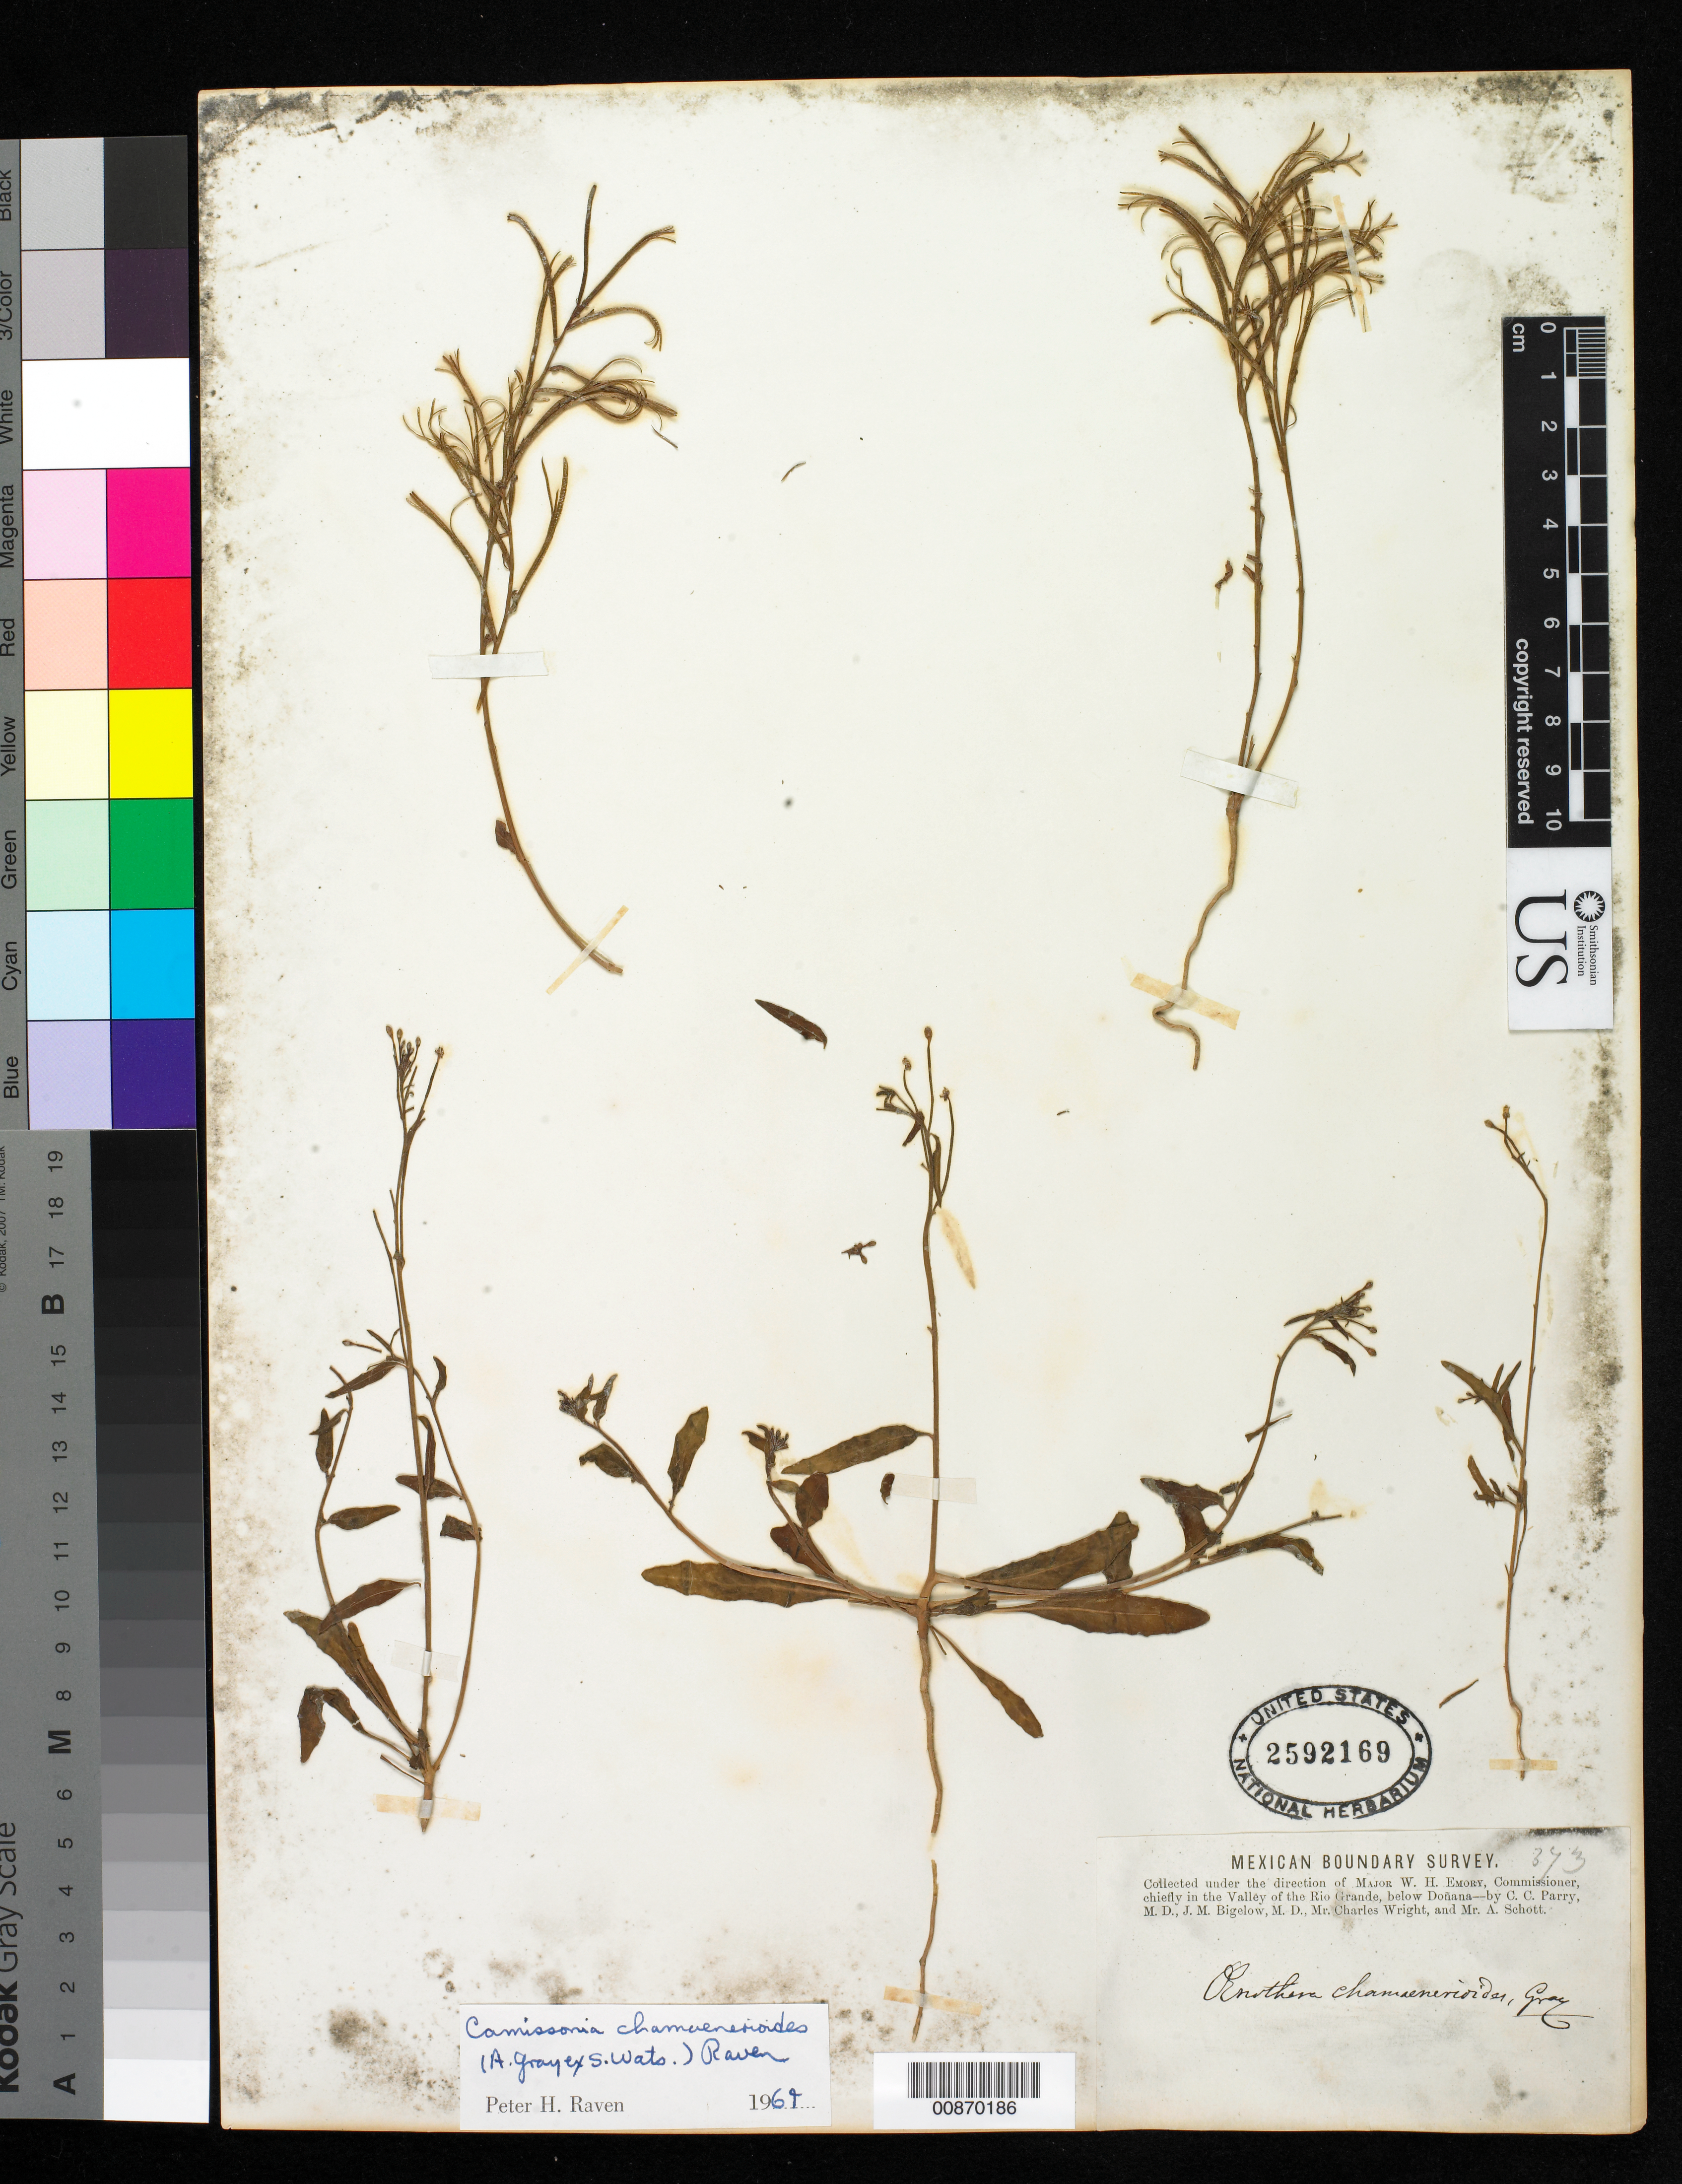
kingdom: Plantae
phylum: Tracheophyta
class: Magnoliopsida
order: Myrtales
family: Onagraceae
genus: Eremothera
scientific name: Eremothera chamaenerioides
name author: (A. Gray) W.L. Wagner & Hoch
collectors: C. C. Parry, J. M. Bigelow, C. Wright & A. C. V. Schott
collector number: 373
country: United States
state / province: New Mexico / Texas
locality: Valley of the Rio Grande, below Doñana.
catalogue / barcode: US 2592169